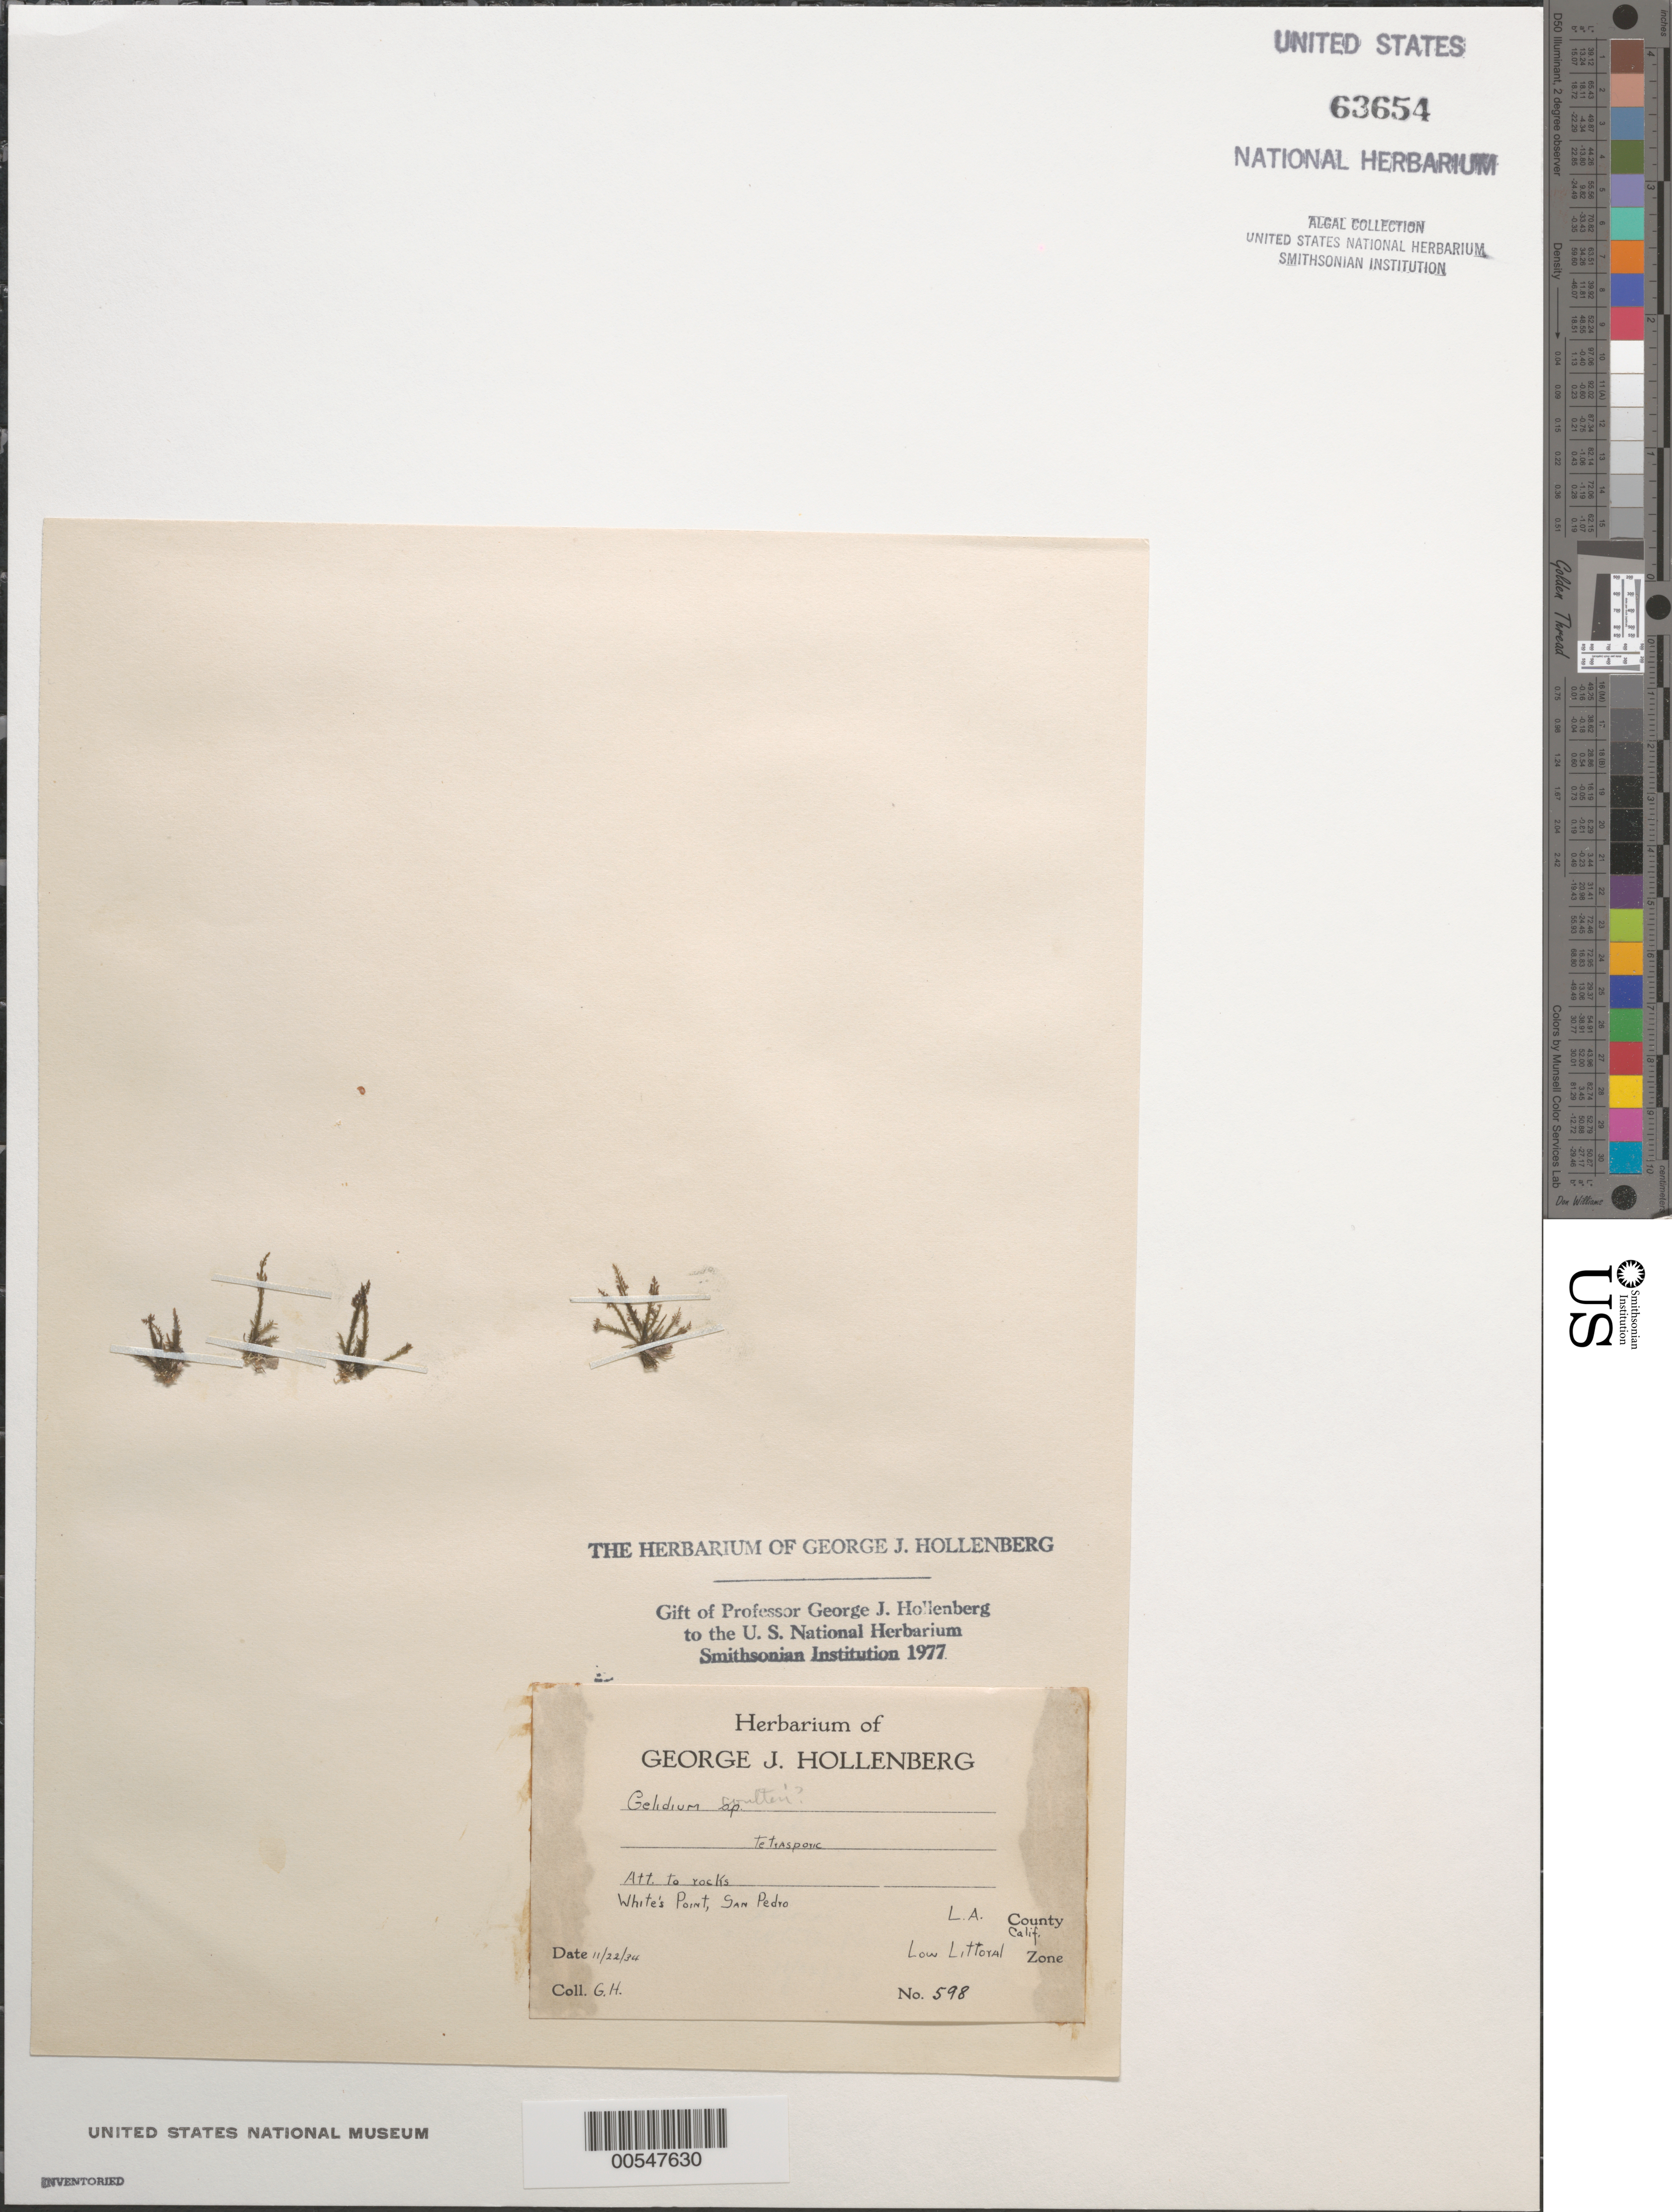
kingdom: Plantae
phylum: Rhodophyta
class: Florideophyceae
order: Gelidiales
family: Gelidiaceae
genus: Gelidium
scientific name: Gelidium coulteri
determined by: Hollenberg, George J.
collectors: G. Hollenberg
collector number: GJH 598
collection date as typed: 22 Nov 1934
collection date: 1934-11-22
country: United States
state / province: California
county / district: Los Angeles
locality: White's Point, San Pedro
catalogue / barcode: US 63654